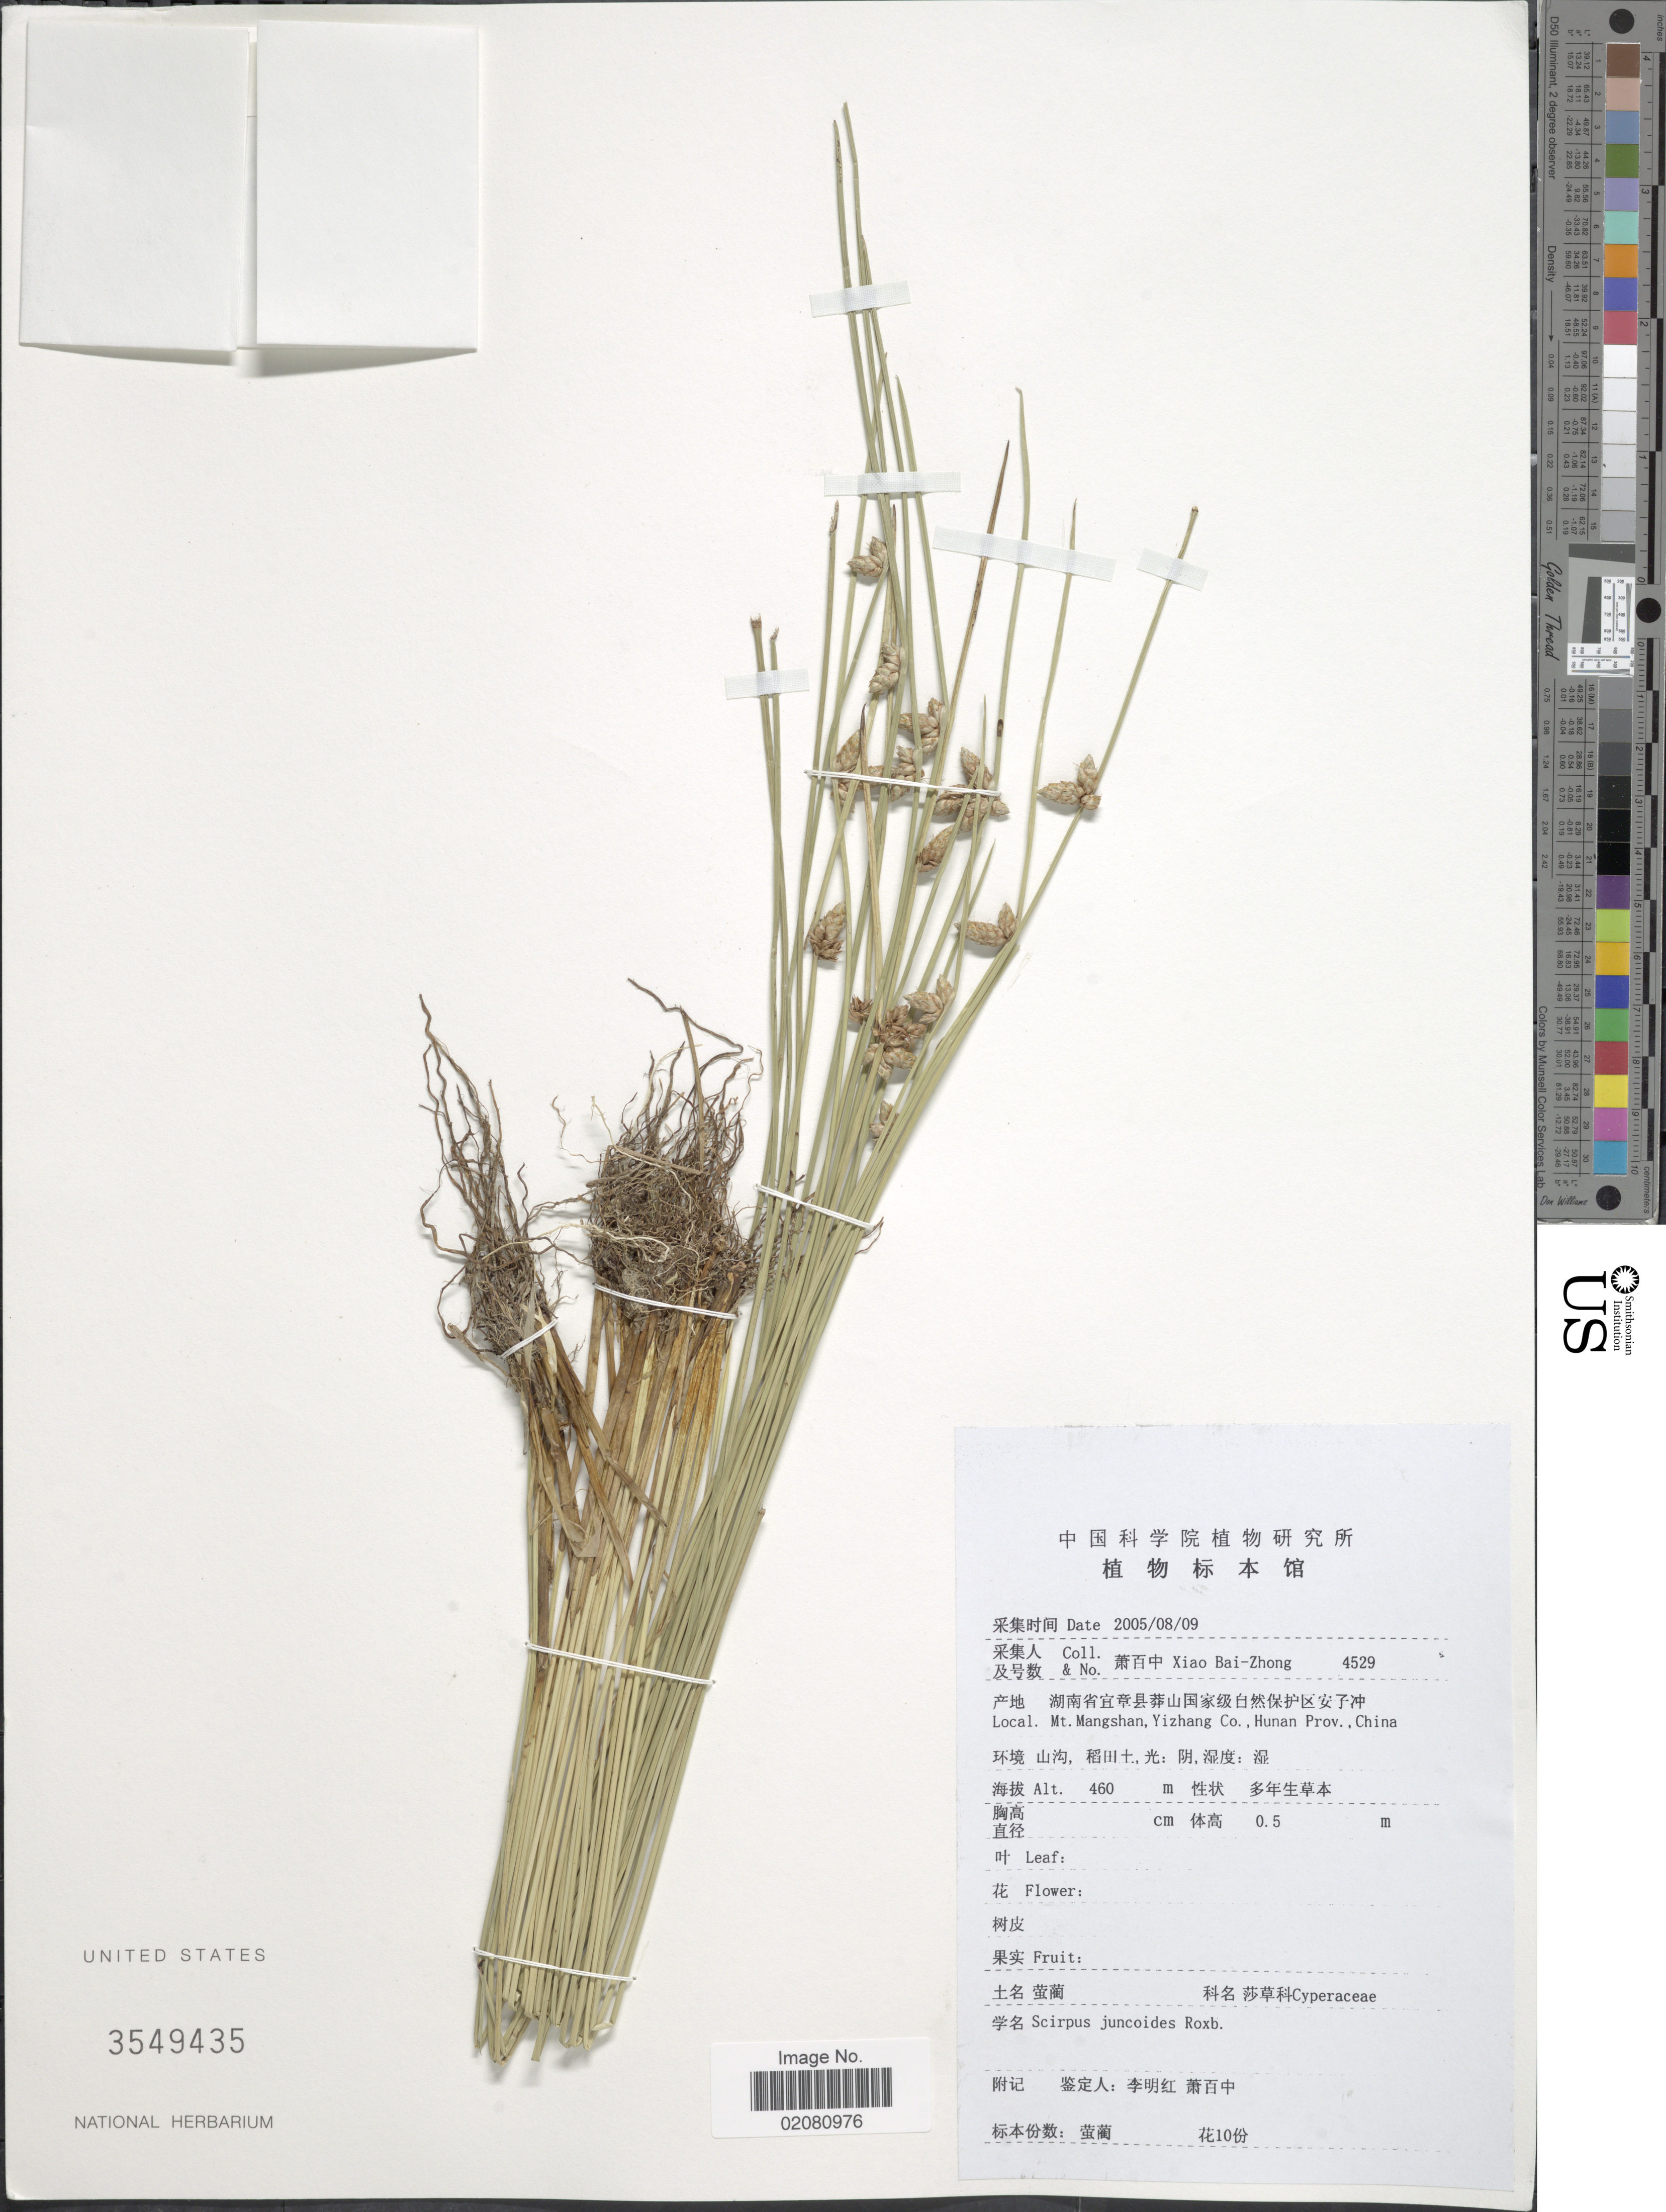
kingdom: Plantae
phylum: Tracheophyta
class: Liliopsida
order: Poales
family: Cyperaceae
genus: Schoenoplectus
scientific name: Schoenoplectus juncoides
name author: (Roxb.) Palla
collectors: B. Z. Xiao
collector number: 4529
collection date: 2005-09-08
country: China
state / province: Hunan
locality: Mt. Mangshan, Yizhang Co. Hunan Prov.., China.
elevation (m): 460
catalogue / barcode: US 3549435